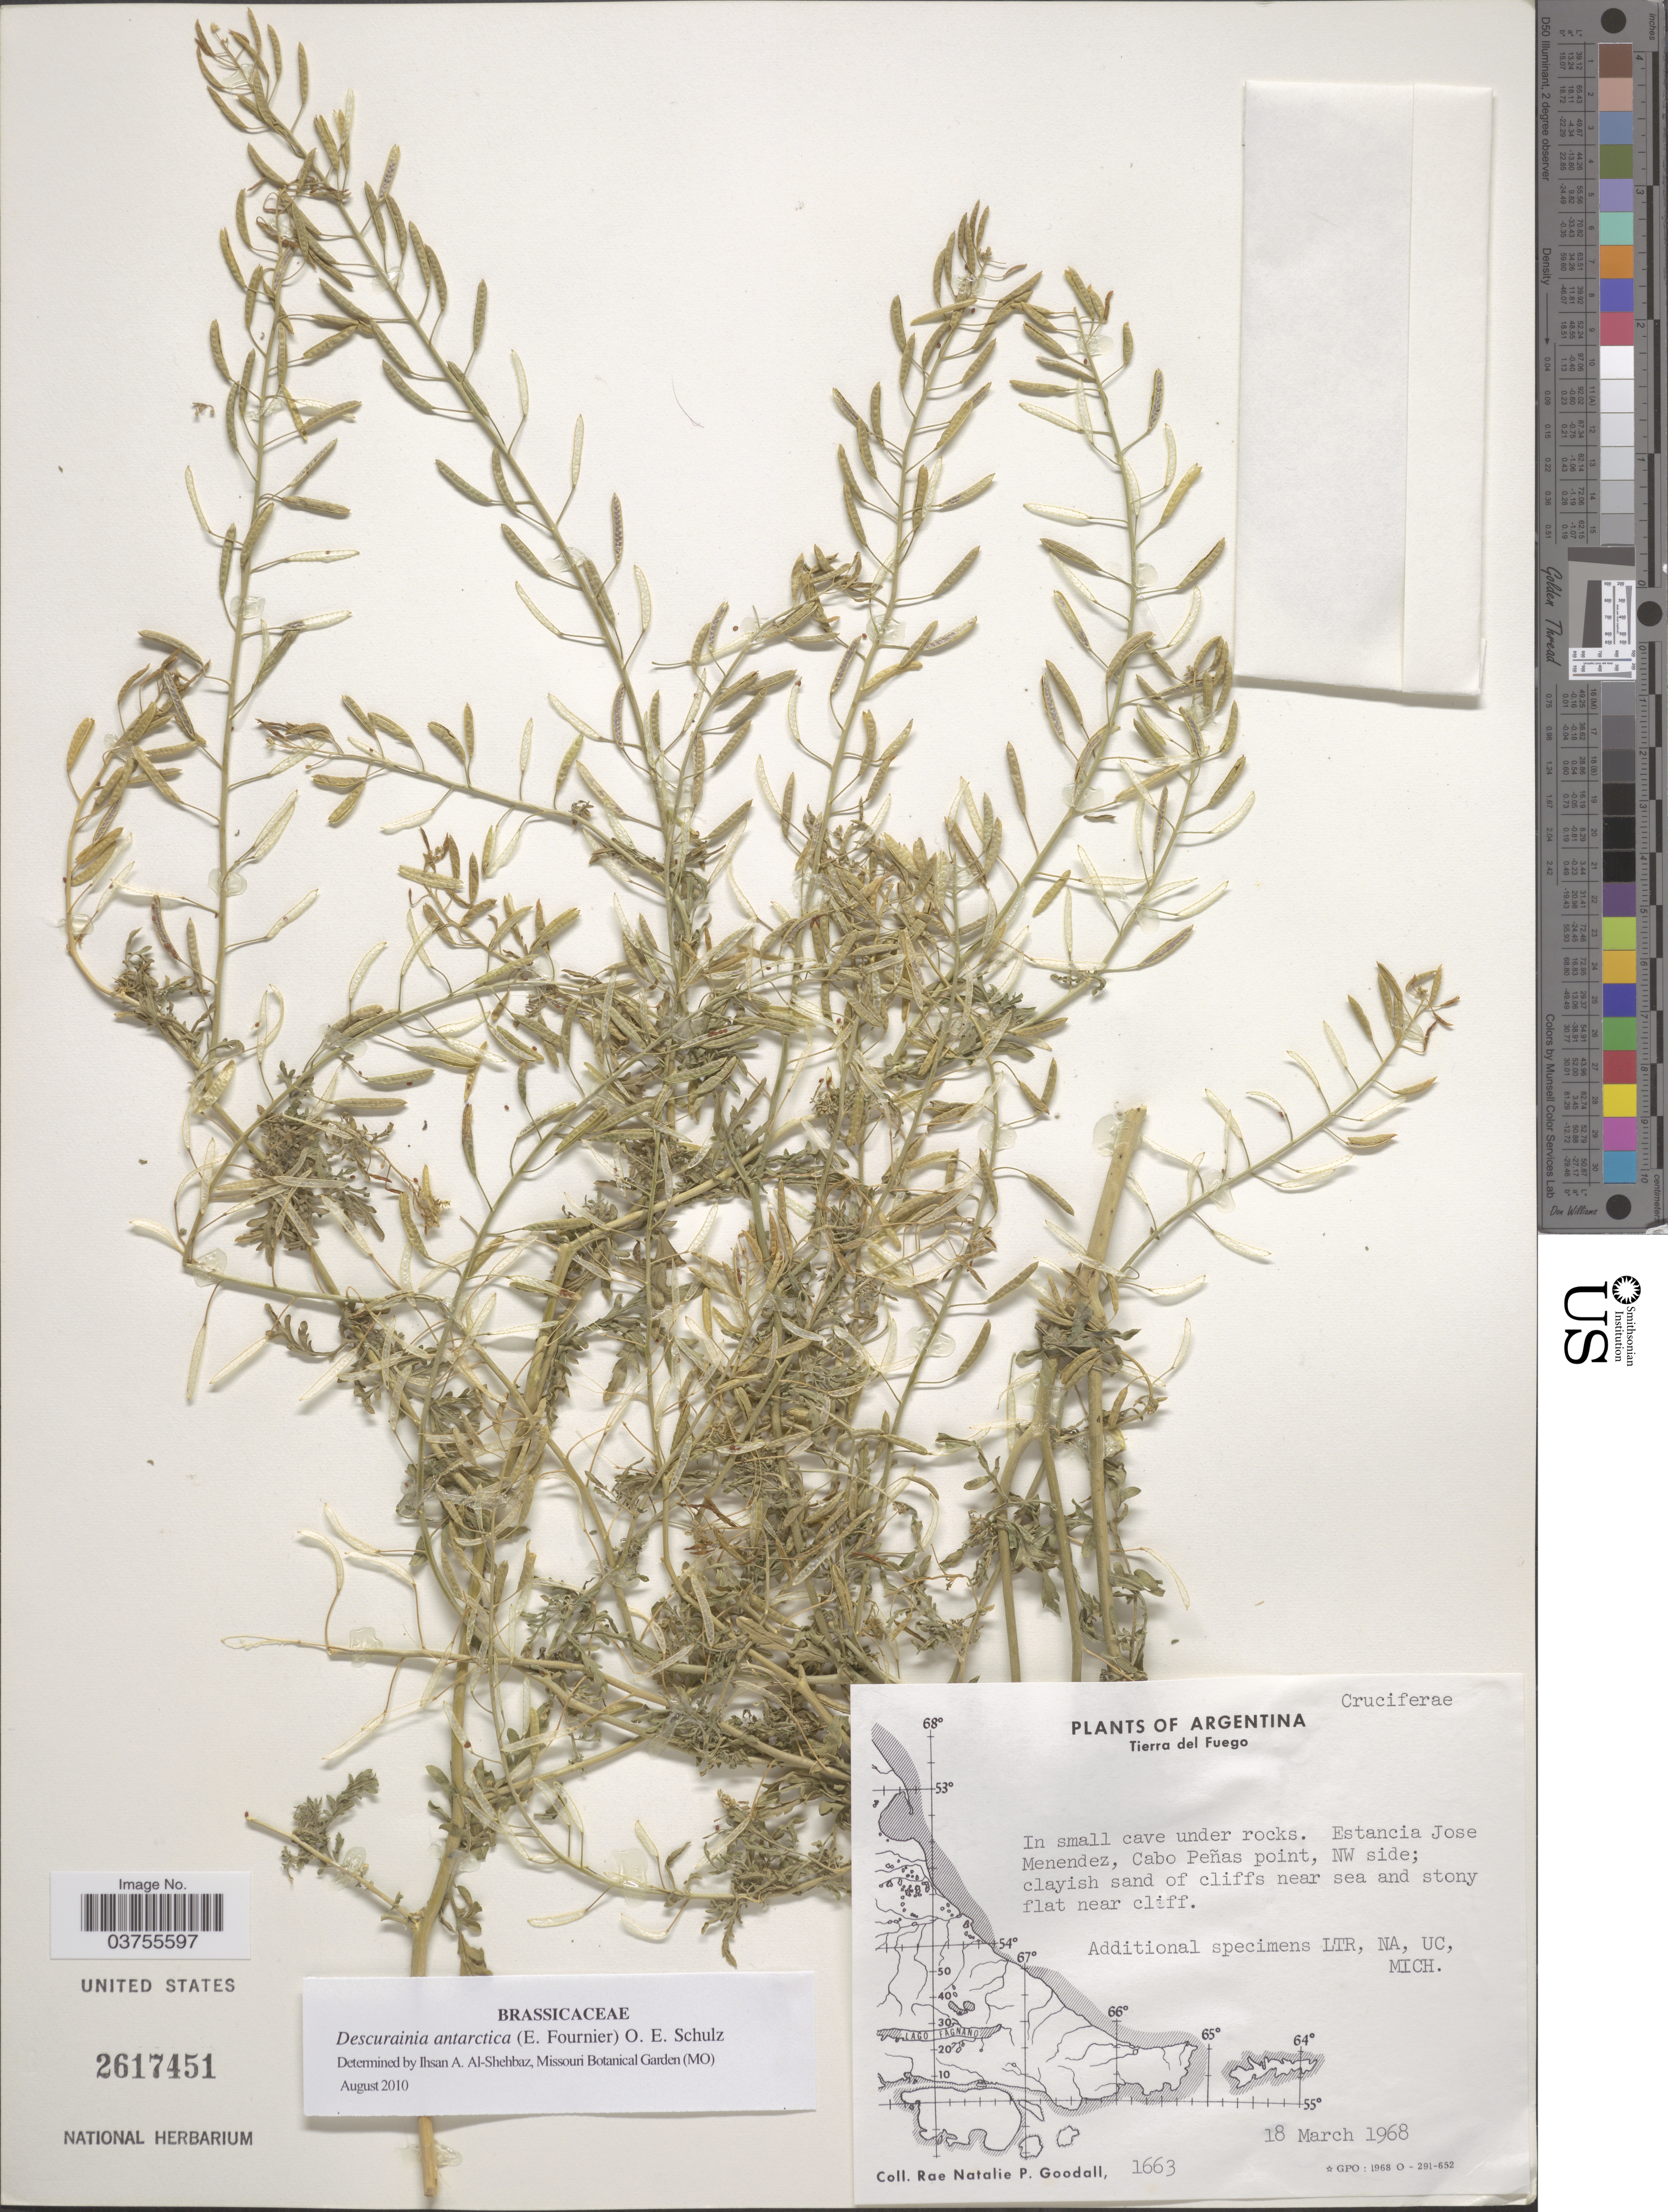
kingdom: Plantae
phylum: Tracheophyta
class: Magnoliopsida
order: Brassicales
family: Brassicaceae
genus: Descurainia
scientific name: Descurainia antarctica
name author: (E. Fourn. & C.A. Mey.) O.E. Schulz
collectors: R. Goodall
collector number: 1663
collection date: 1968-03-18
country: Argentina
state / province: Tierra del Fuego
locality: Estancia Jose Menendez, Cabo Peñas point, NW side.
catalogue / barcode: US 2617451